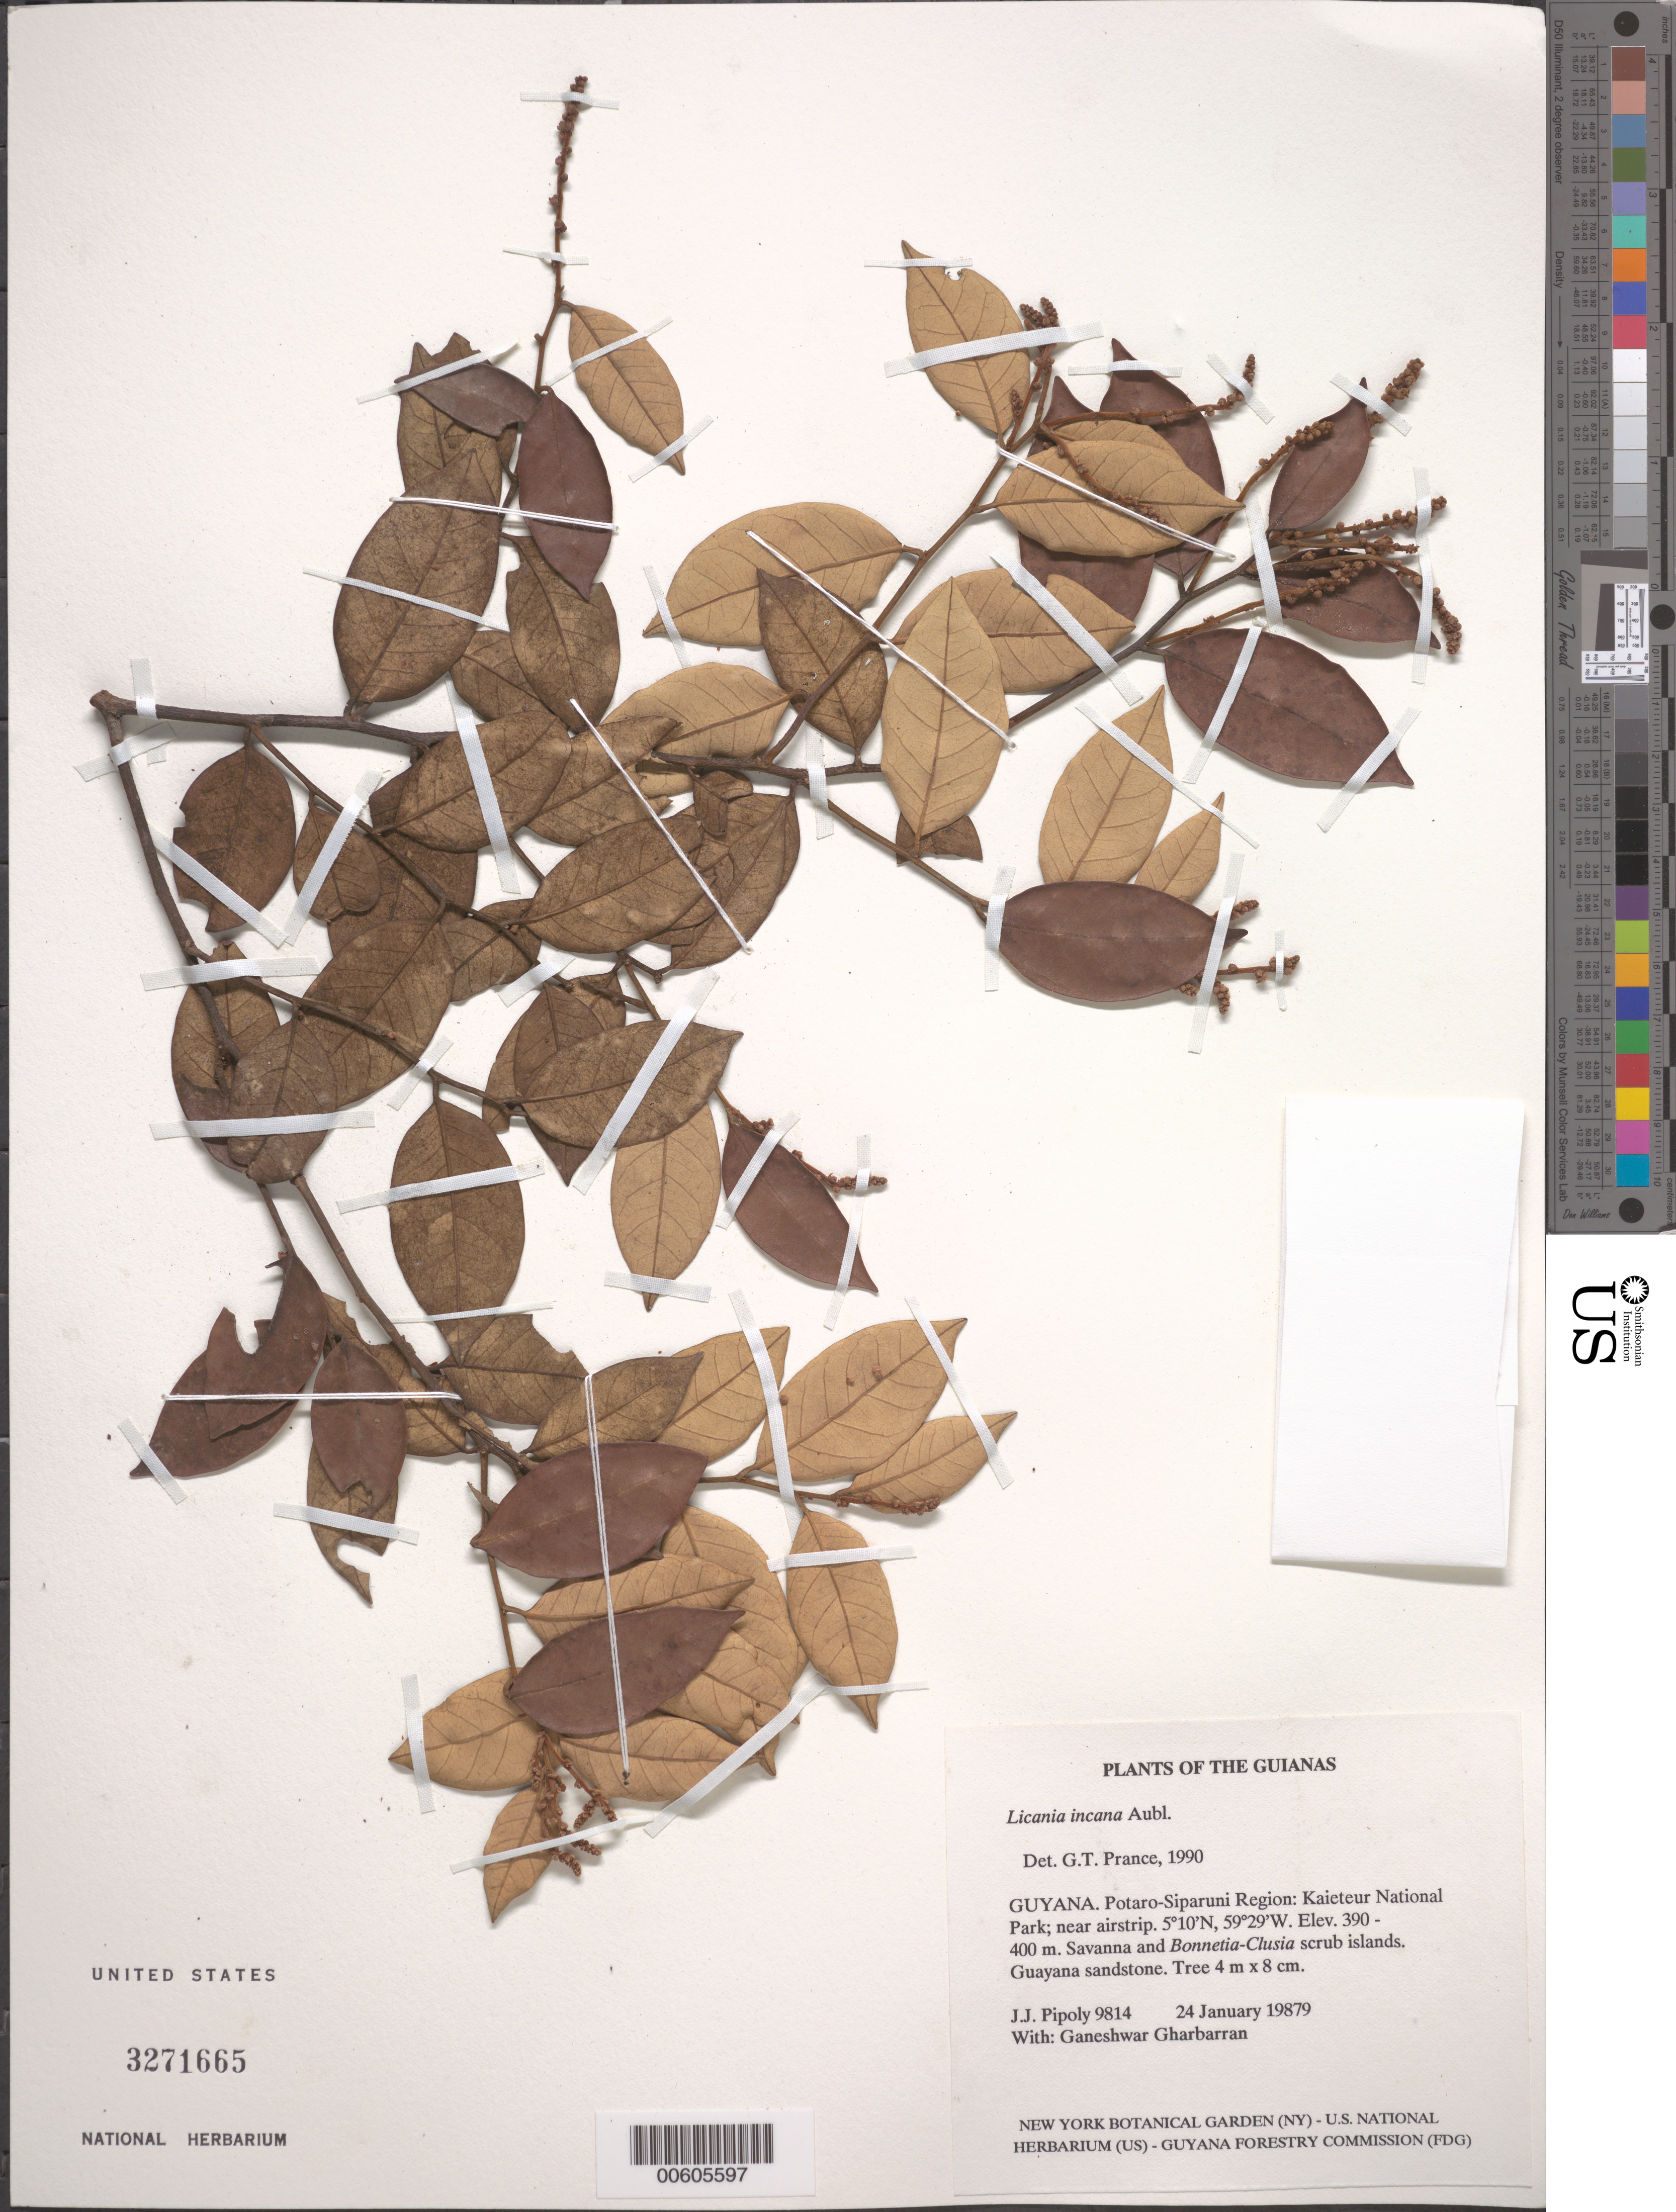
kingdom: Plantae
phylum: Tracheophyta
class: Magnoliopsida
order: Malpighiales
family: Chrysobalanaceae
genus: Licania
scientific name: Licania incana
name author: Aubl.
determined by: Prance, G. T.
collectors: J. J. Pipoly & G. Gharbarran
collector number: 9814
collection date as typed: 24 January 1987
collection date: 1987-01-24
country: Guyana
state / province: Potaro-Siparuni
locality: Kaieteur National Park; near airstrip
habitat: Savanna and Bonnetia-Clusia scrub islands. Guayana sandstone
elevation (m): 390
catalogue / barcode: US 3271665